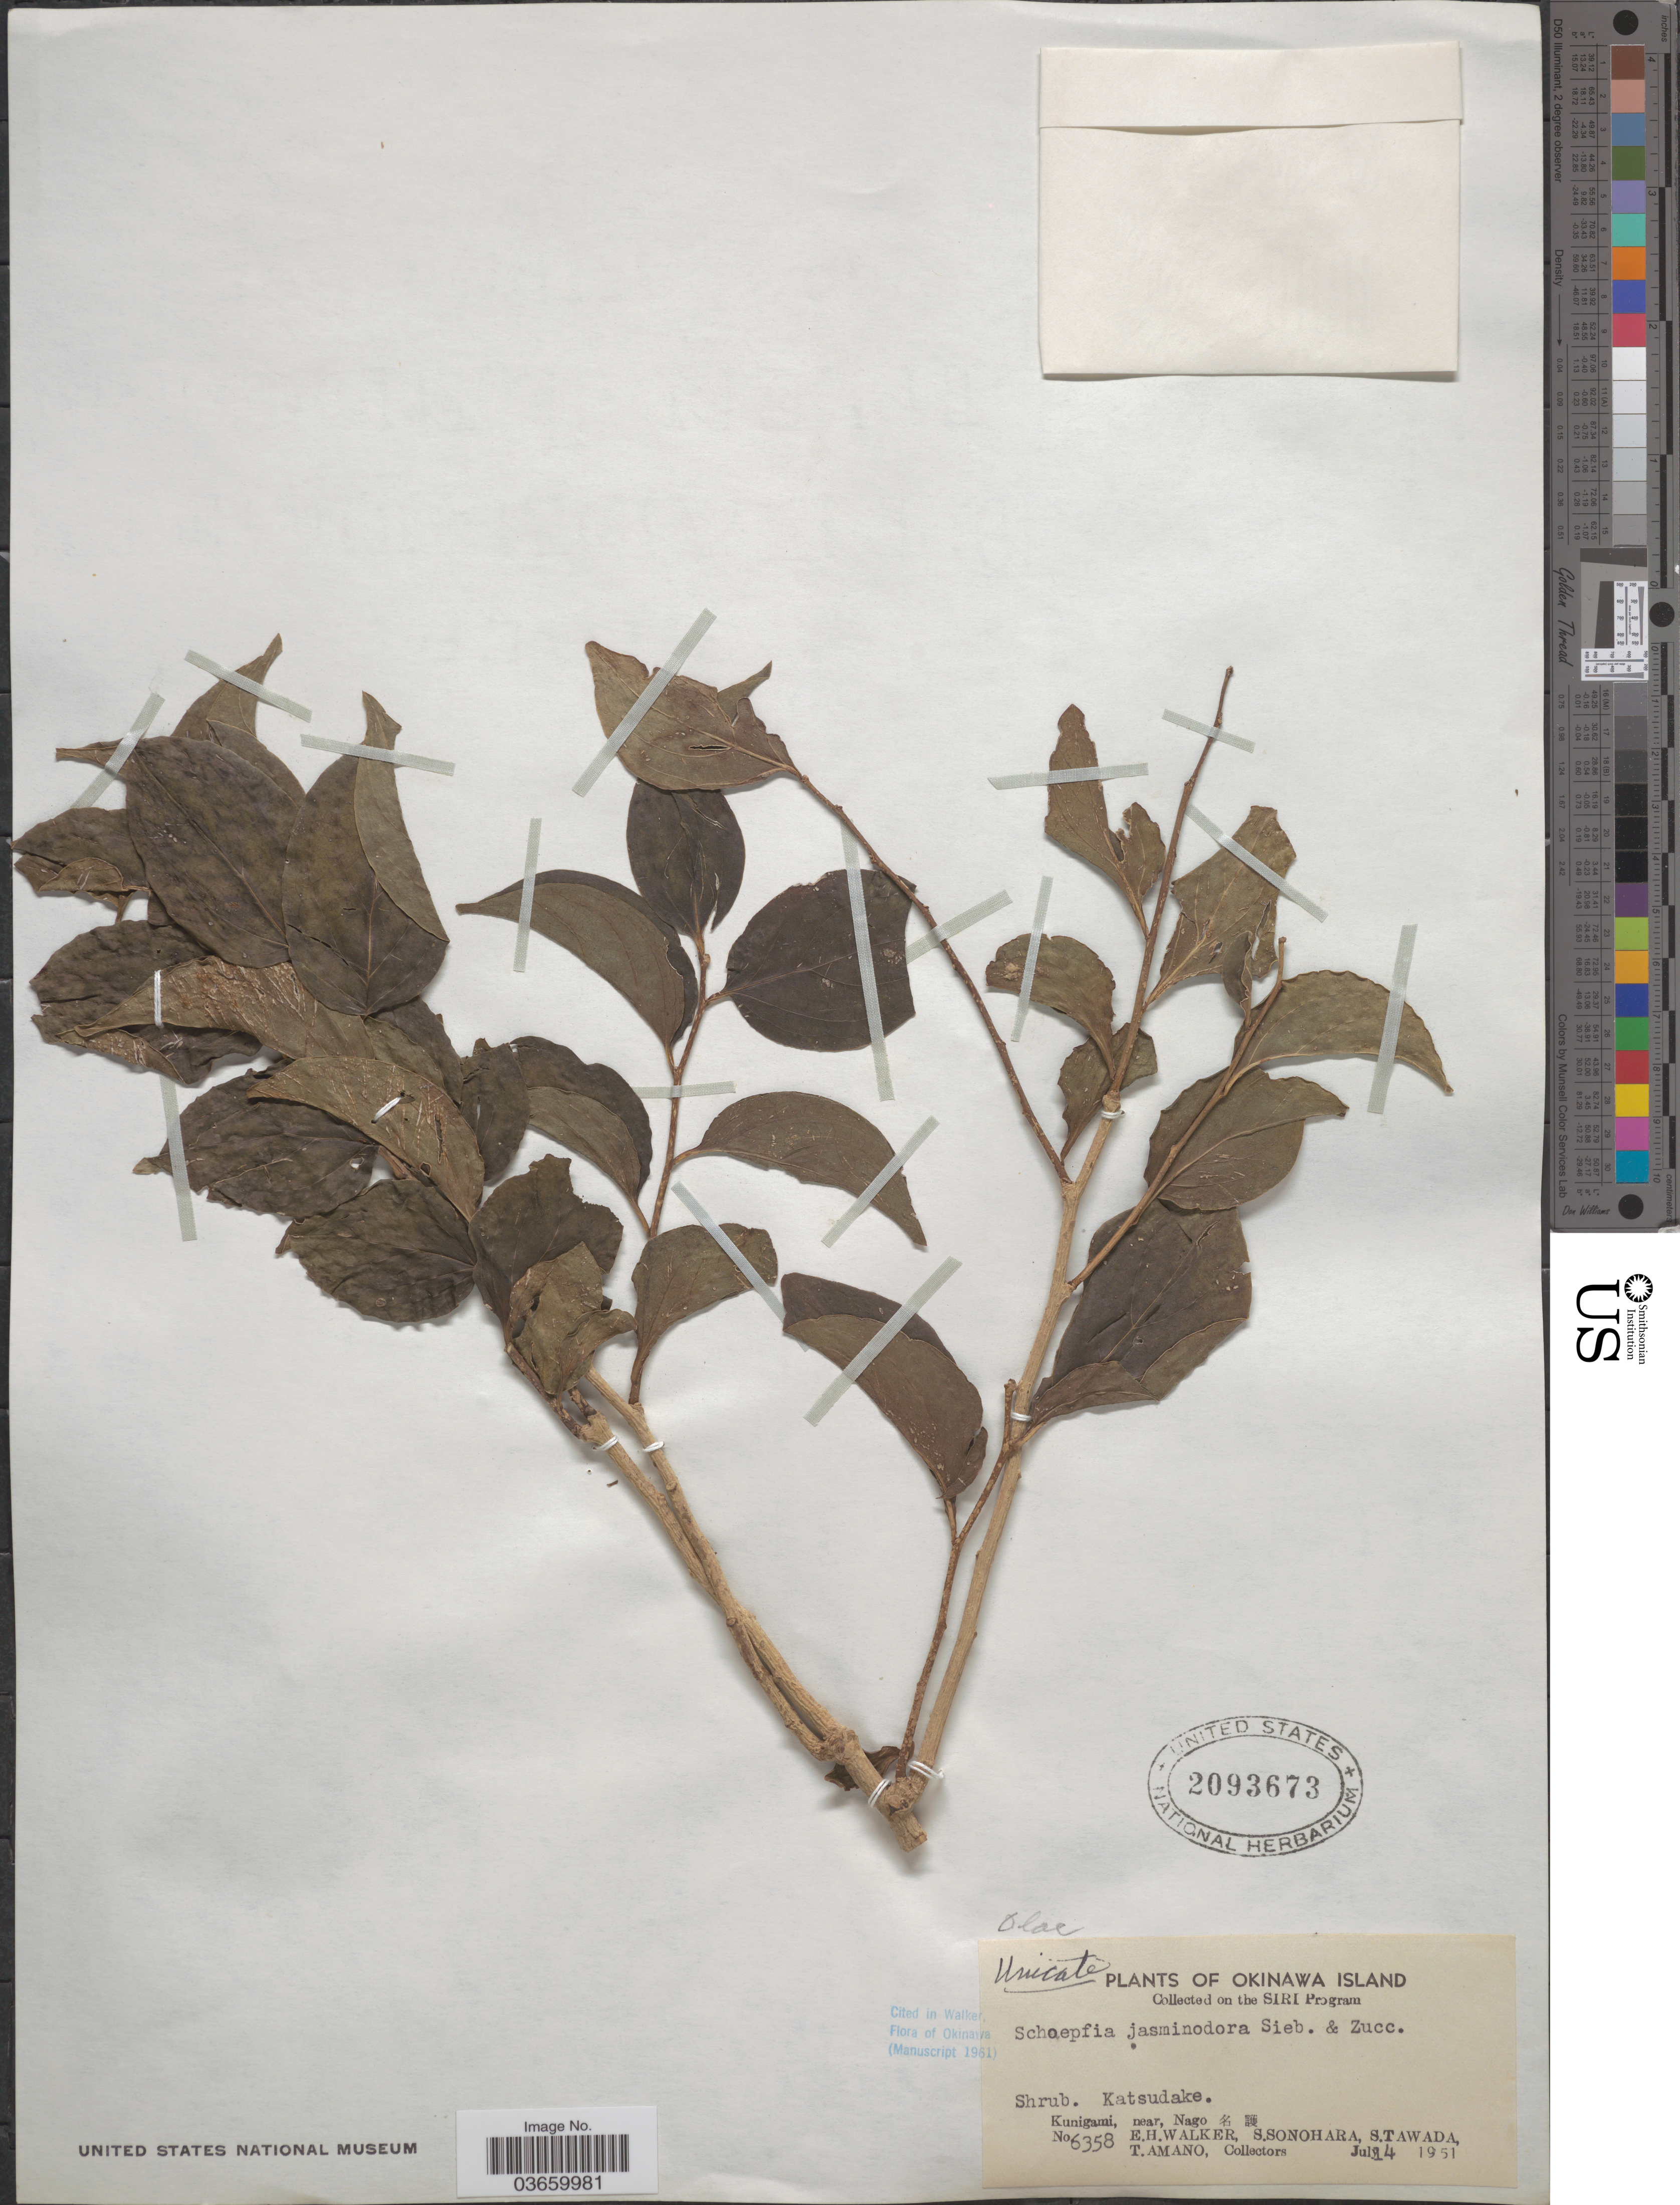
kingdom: Plantae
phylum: Tracheophyta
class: Magnoliopsida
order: Santalales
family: Schoepfiaceae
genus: Schoepfia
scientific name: Schoepfia jasminodora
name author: Zucc. & Siebold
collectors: E. H. Walker, S. Sonohara, S. Tawada & T. Amano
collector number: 6358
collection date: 1951-07-14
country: Japan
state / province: Okinawa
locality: Okinawa Island. Katsudake. Kunigami, near, Nago X.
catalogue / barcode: US 2093673